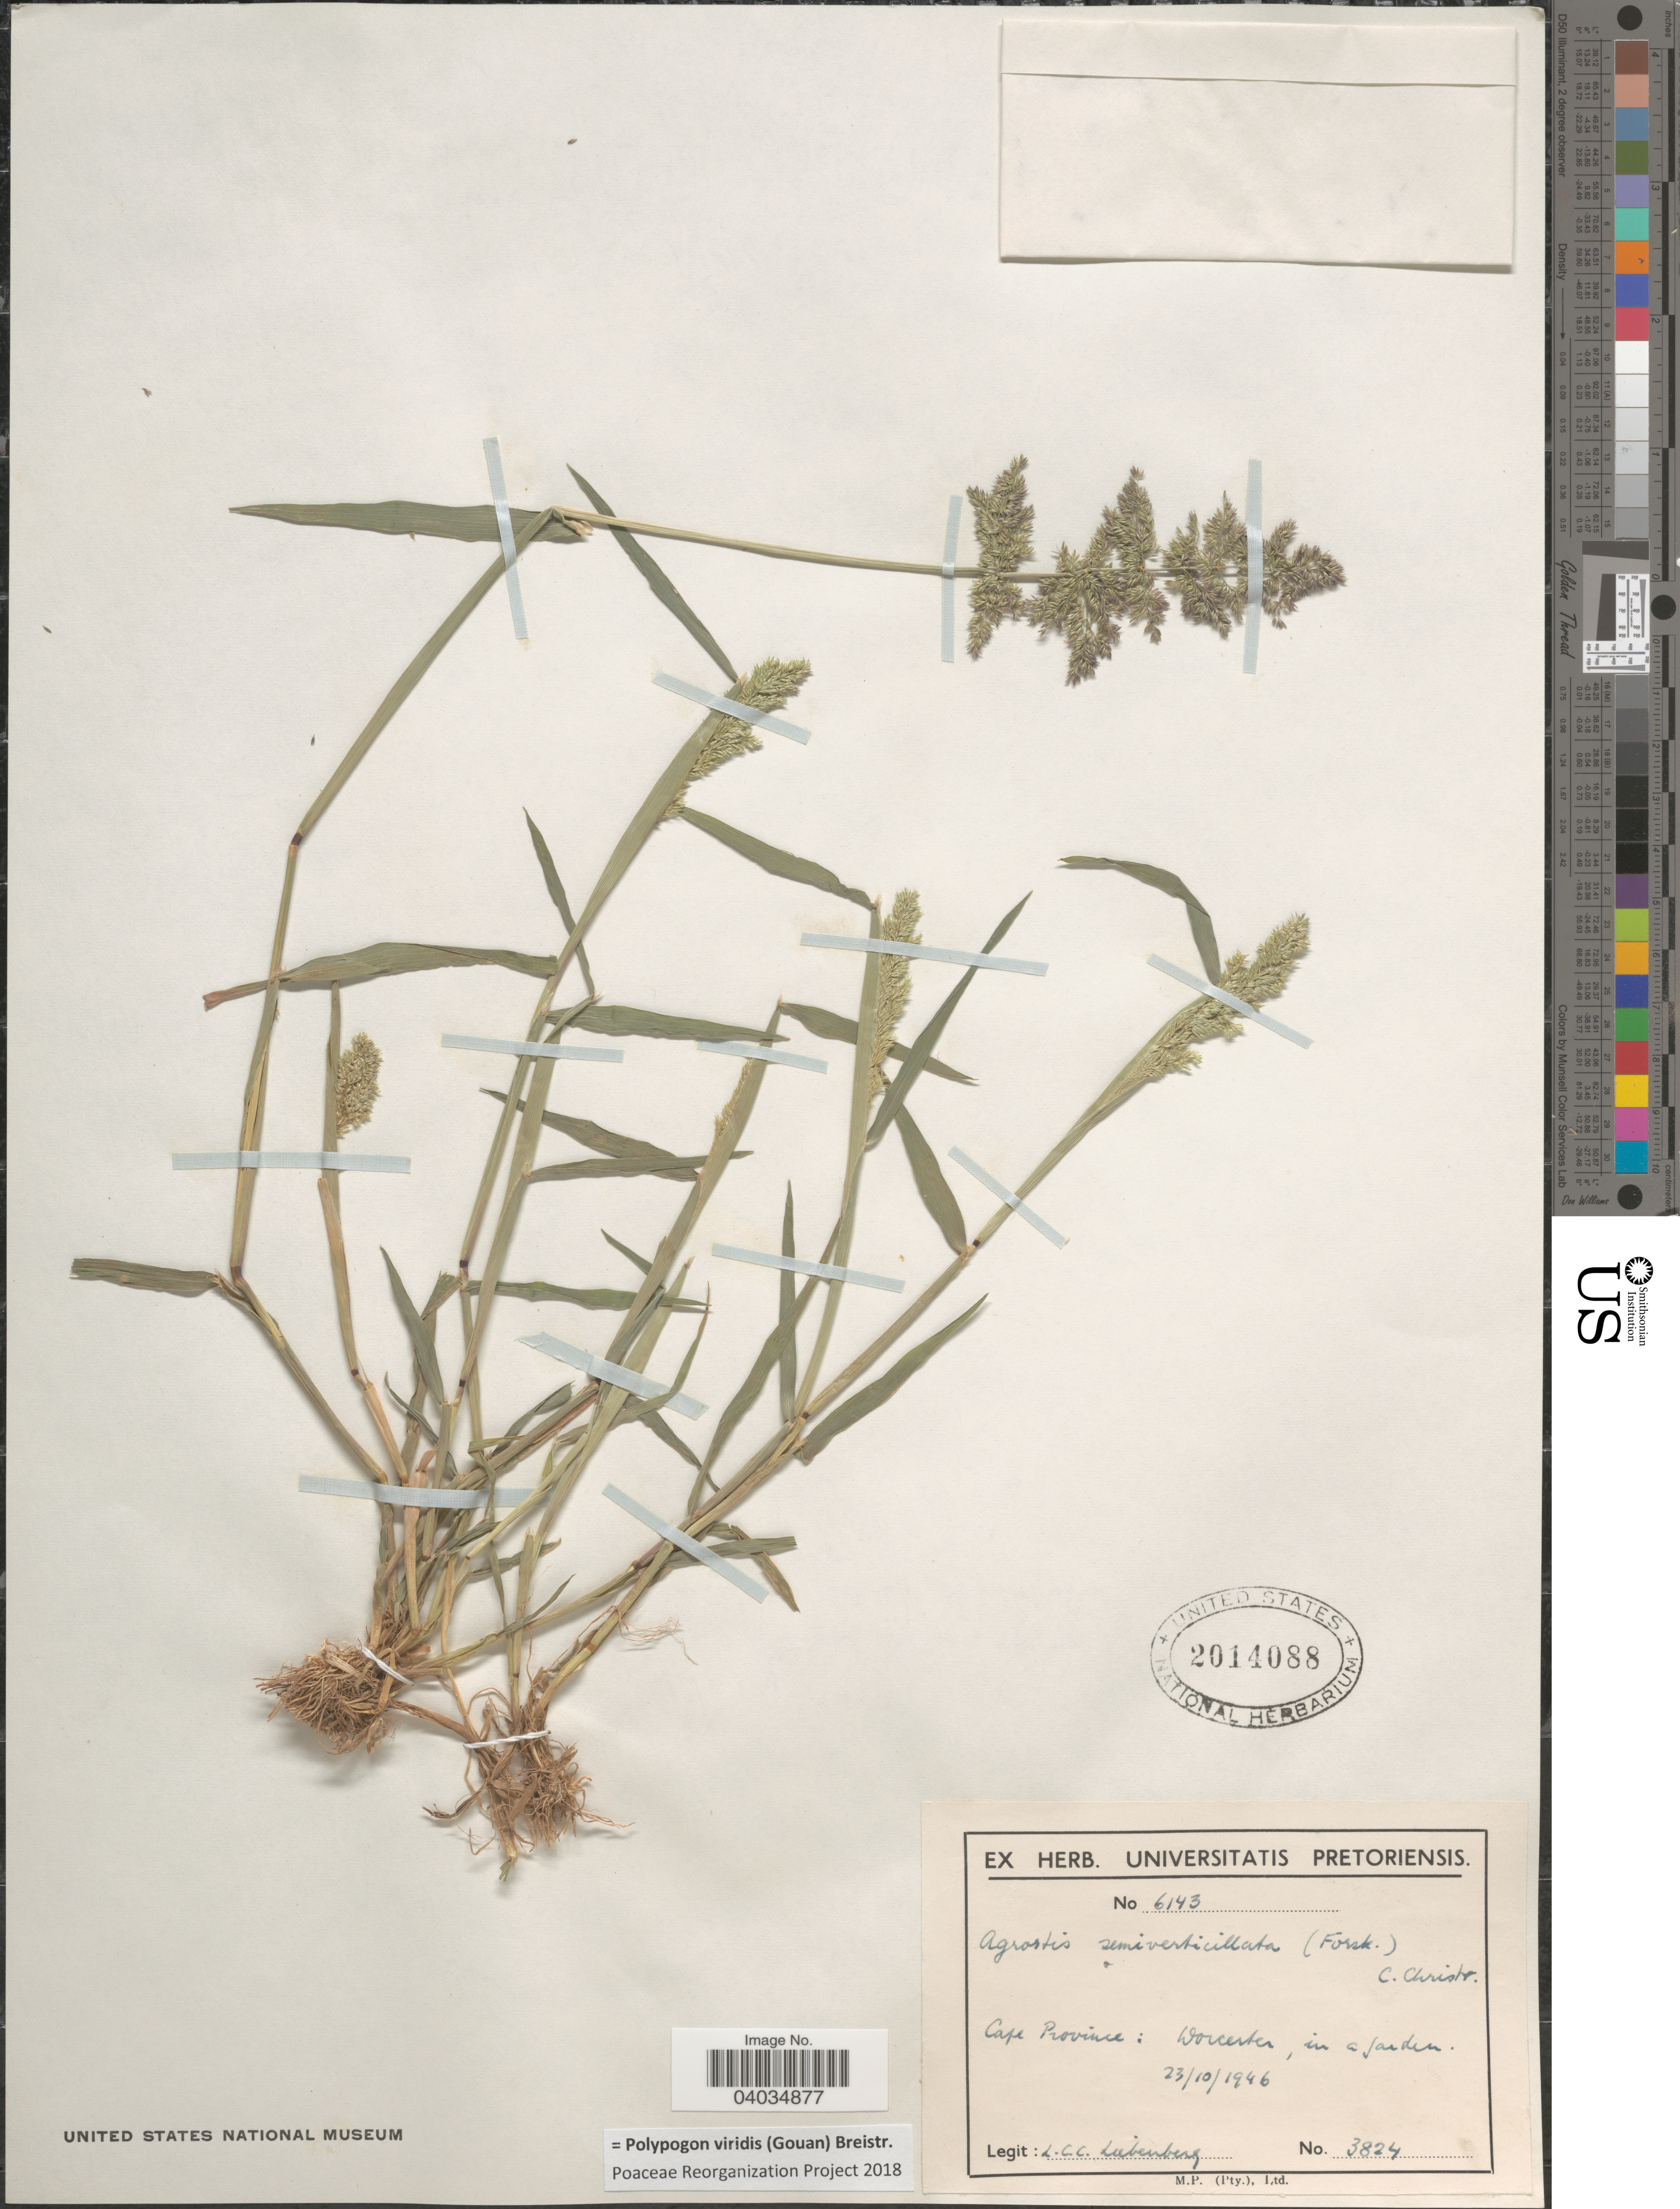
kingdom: Plantae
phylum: Tracheophyta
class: Liliopsida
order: Poales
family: Poaceae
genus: Polypogon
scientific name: Polypogon viridis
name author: (Gouan) Breistroffer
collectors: L. Liebenberg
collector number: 3824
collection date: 1946-10-23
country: South Africa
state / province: Western Cape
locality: Worcester, in a jardin.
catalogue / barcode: US 2014088